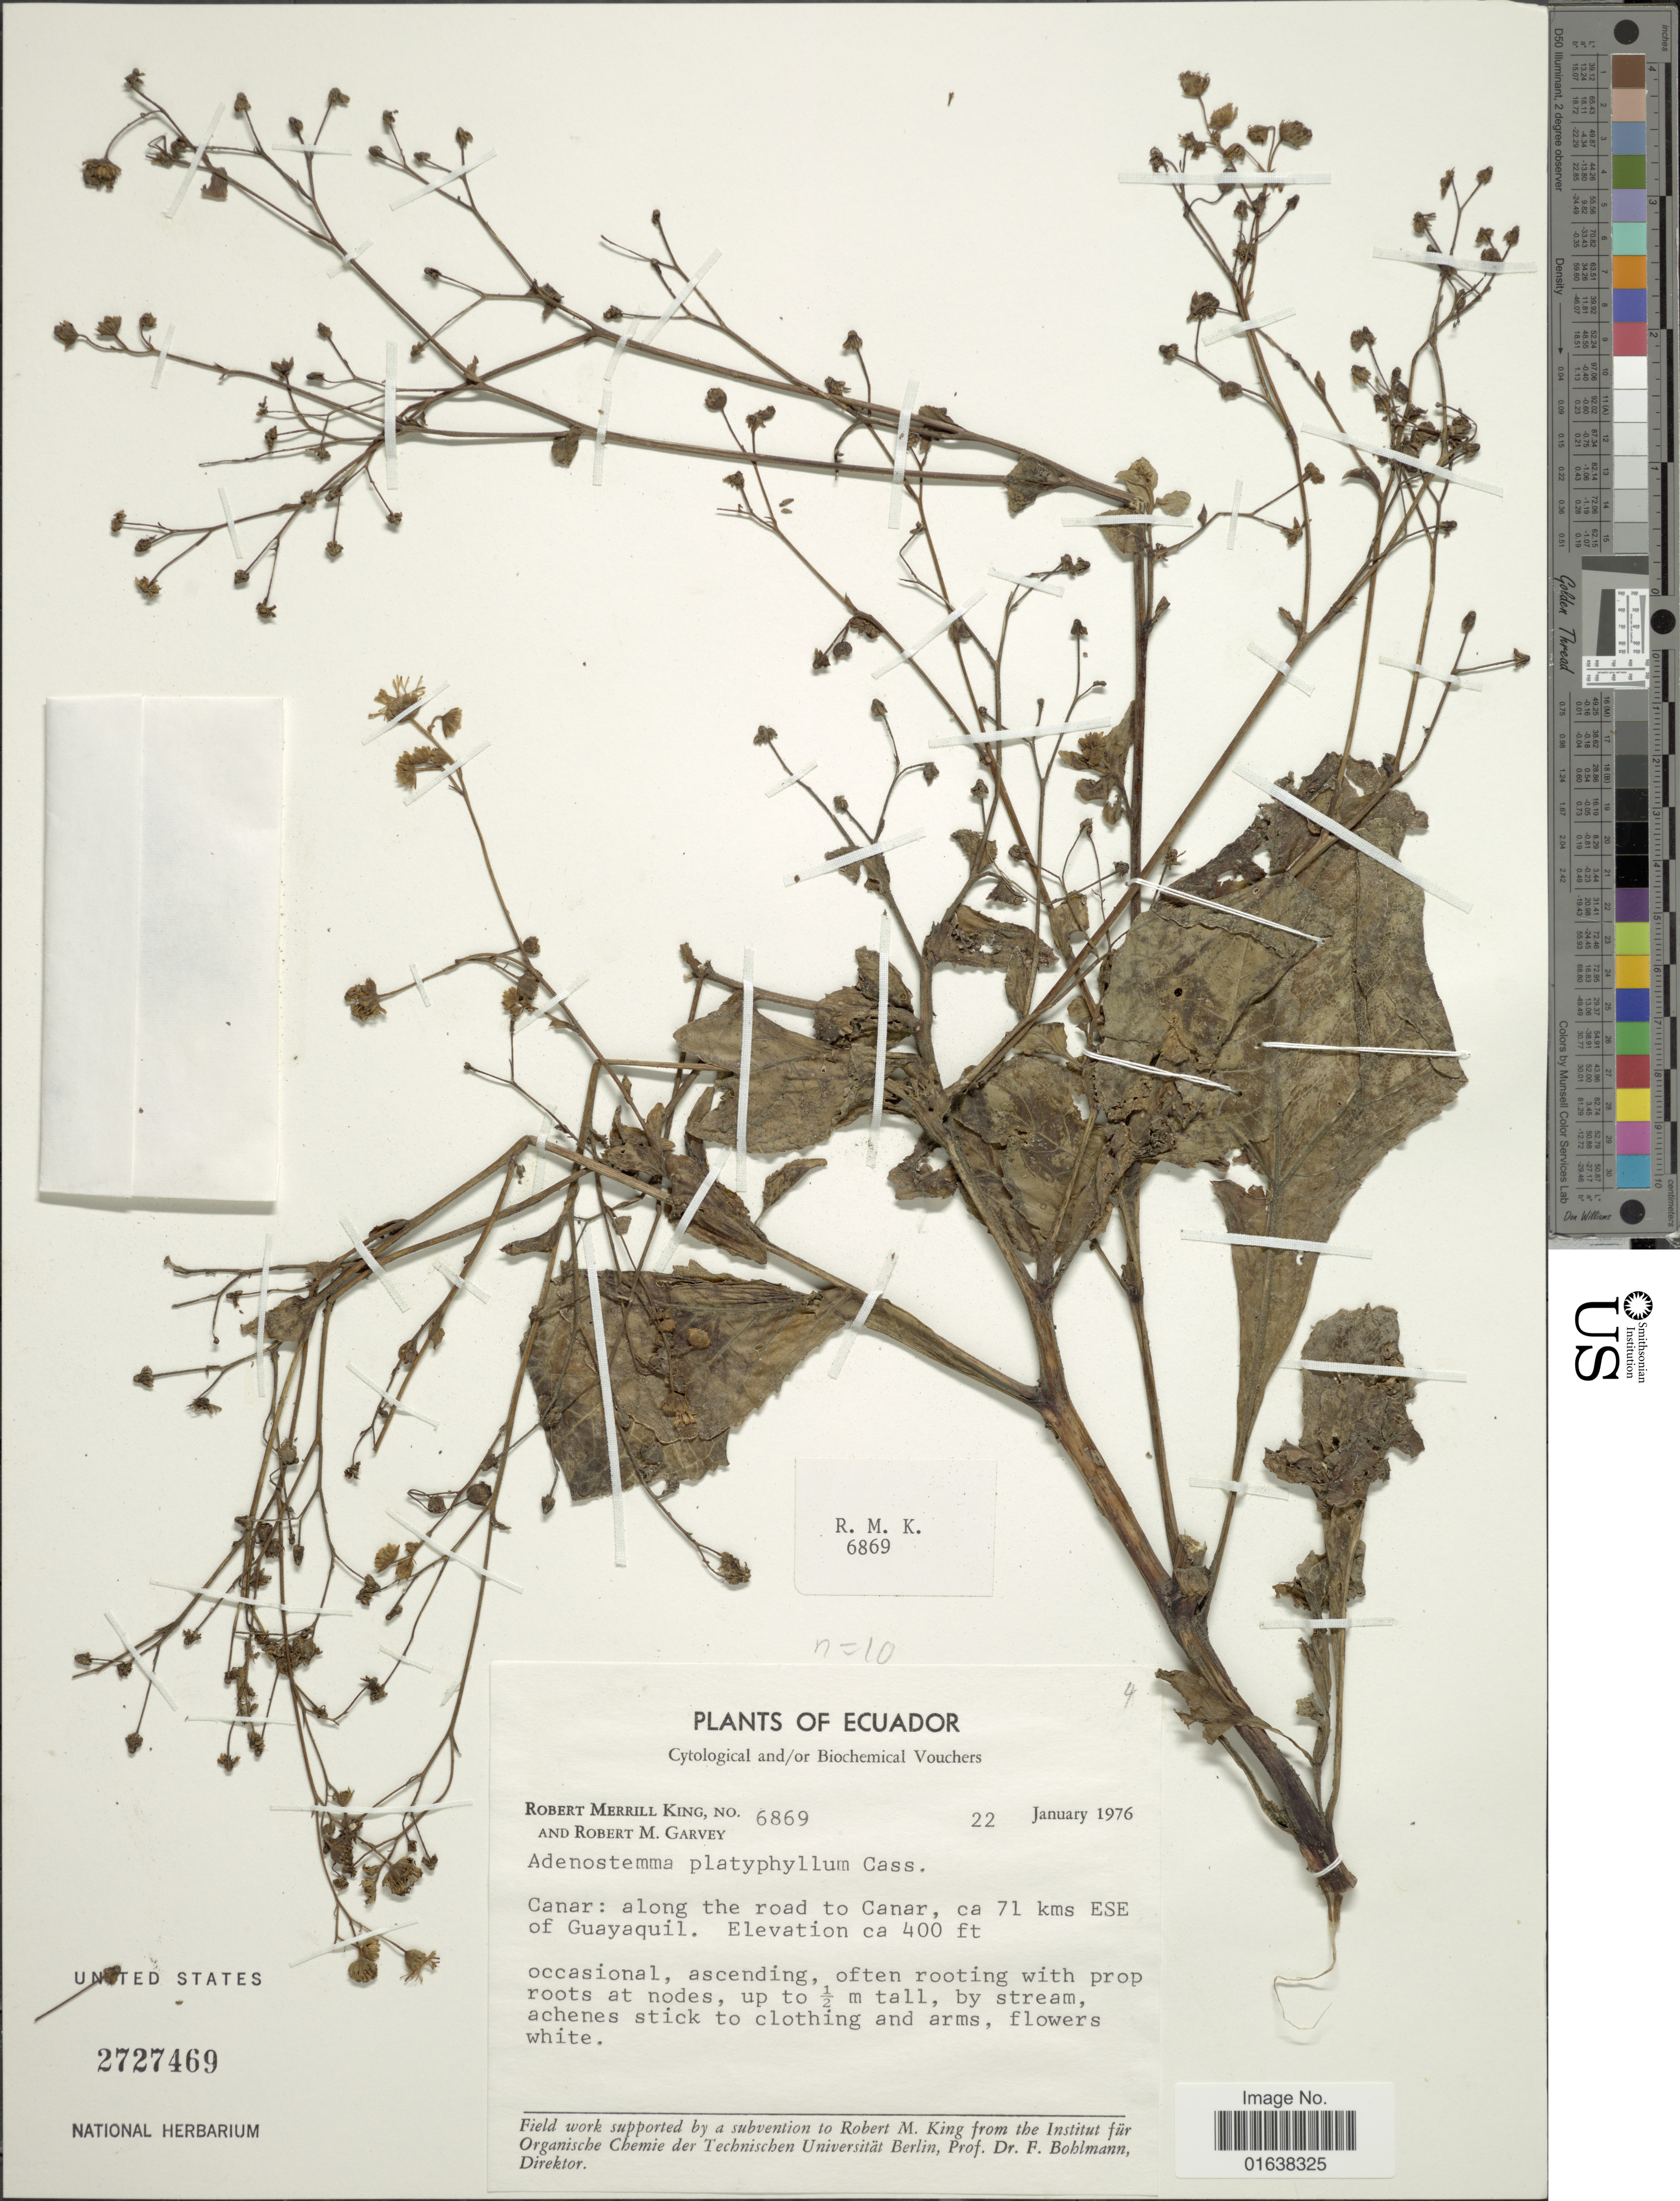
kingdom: Plantae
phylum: Tracheophyta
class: Magnoliopsida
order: Asterales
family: Asteraceae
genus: Adenostemma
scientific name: Adenostemma platyphyllum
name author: Cass.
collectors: R. M. King & R. Garvey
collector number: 6869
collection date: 1976-01-22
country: Ecuador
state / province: Cañar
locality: Ecuador. Cañar: along the road to Cañar, ca 71 kms ESE of Guayaquil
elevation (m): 122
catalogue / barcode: US 2727469